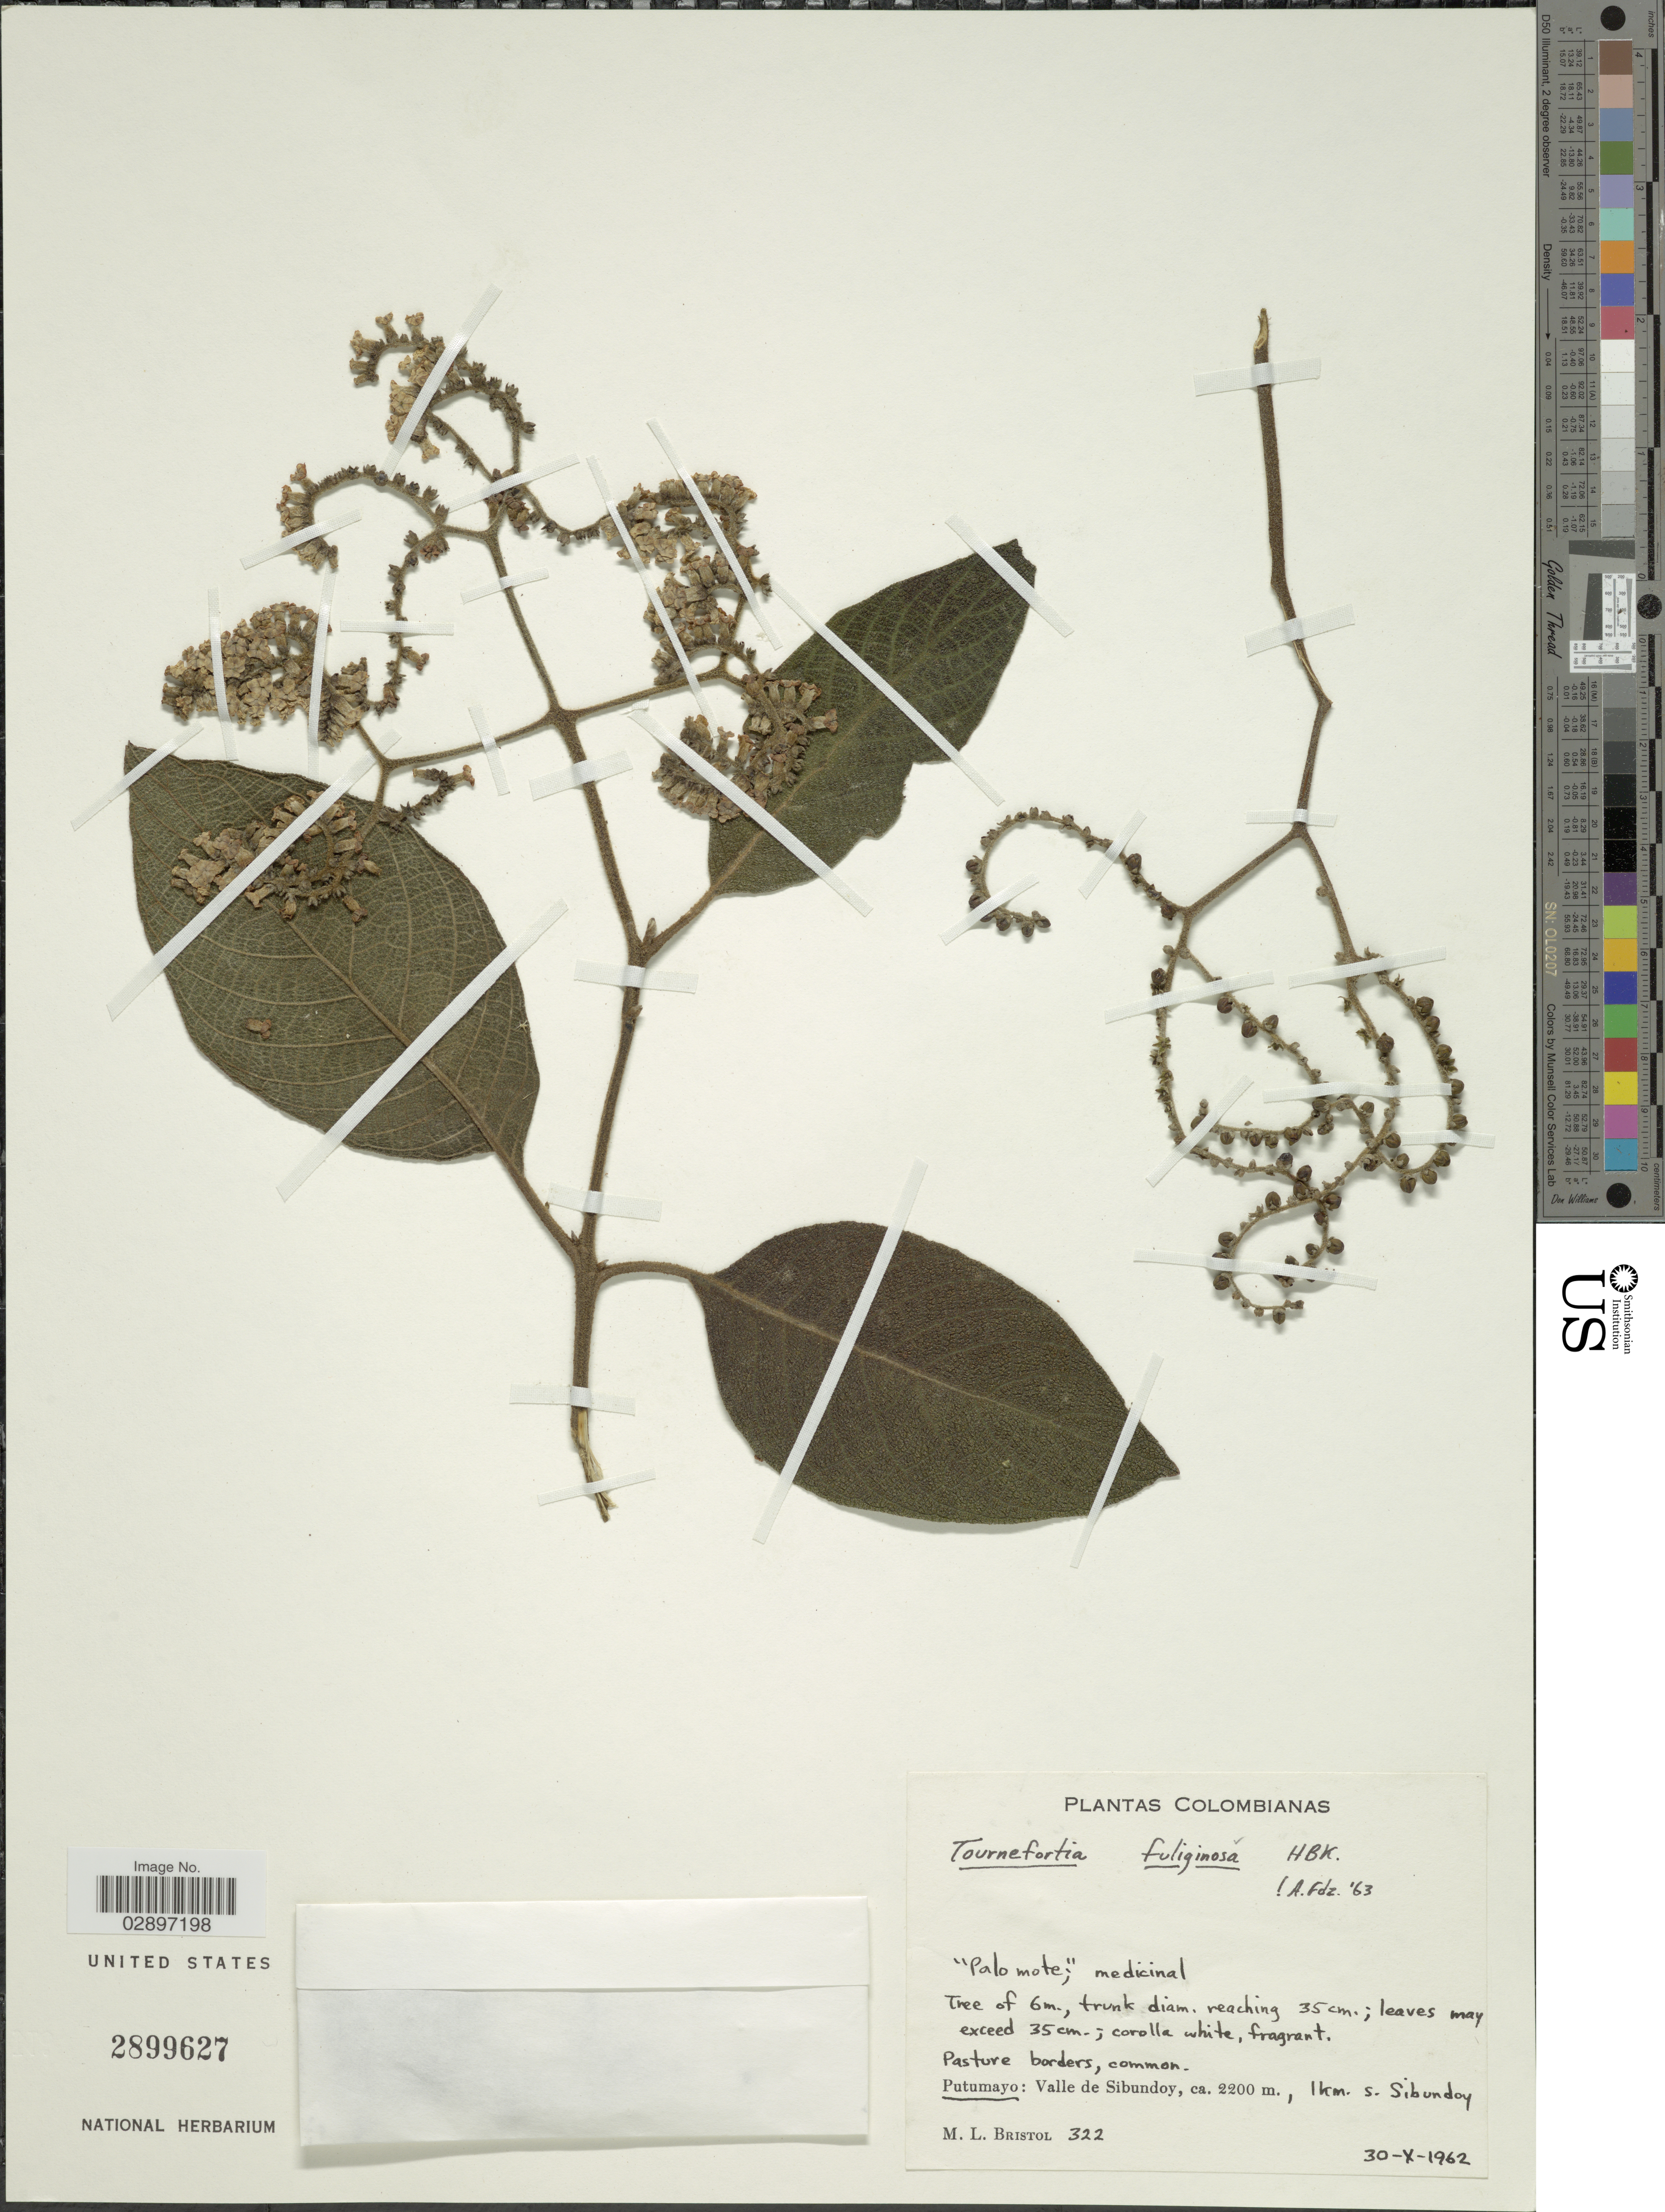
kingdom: Plantae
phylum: Tracheophyta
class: Magnoliopsida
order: Boraginales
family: Heliotropiaceae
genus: Tournefortia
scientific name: Tournefortia fuliginosa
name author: Kunth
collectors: M. L. Bristol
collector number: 322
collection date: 1962-10-30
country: Colombia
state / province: Putumayo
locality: Valle de Sibundoy, ca. 2200 m., 1 km. S. Sibundoy.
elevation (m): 2200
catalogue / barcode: US 2899627